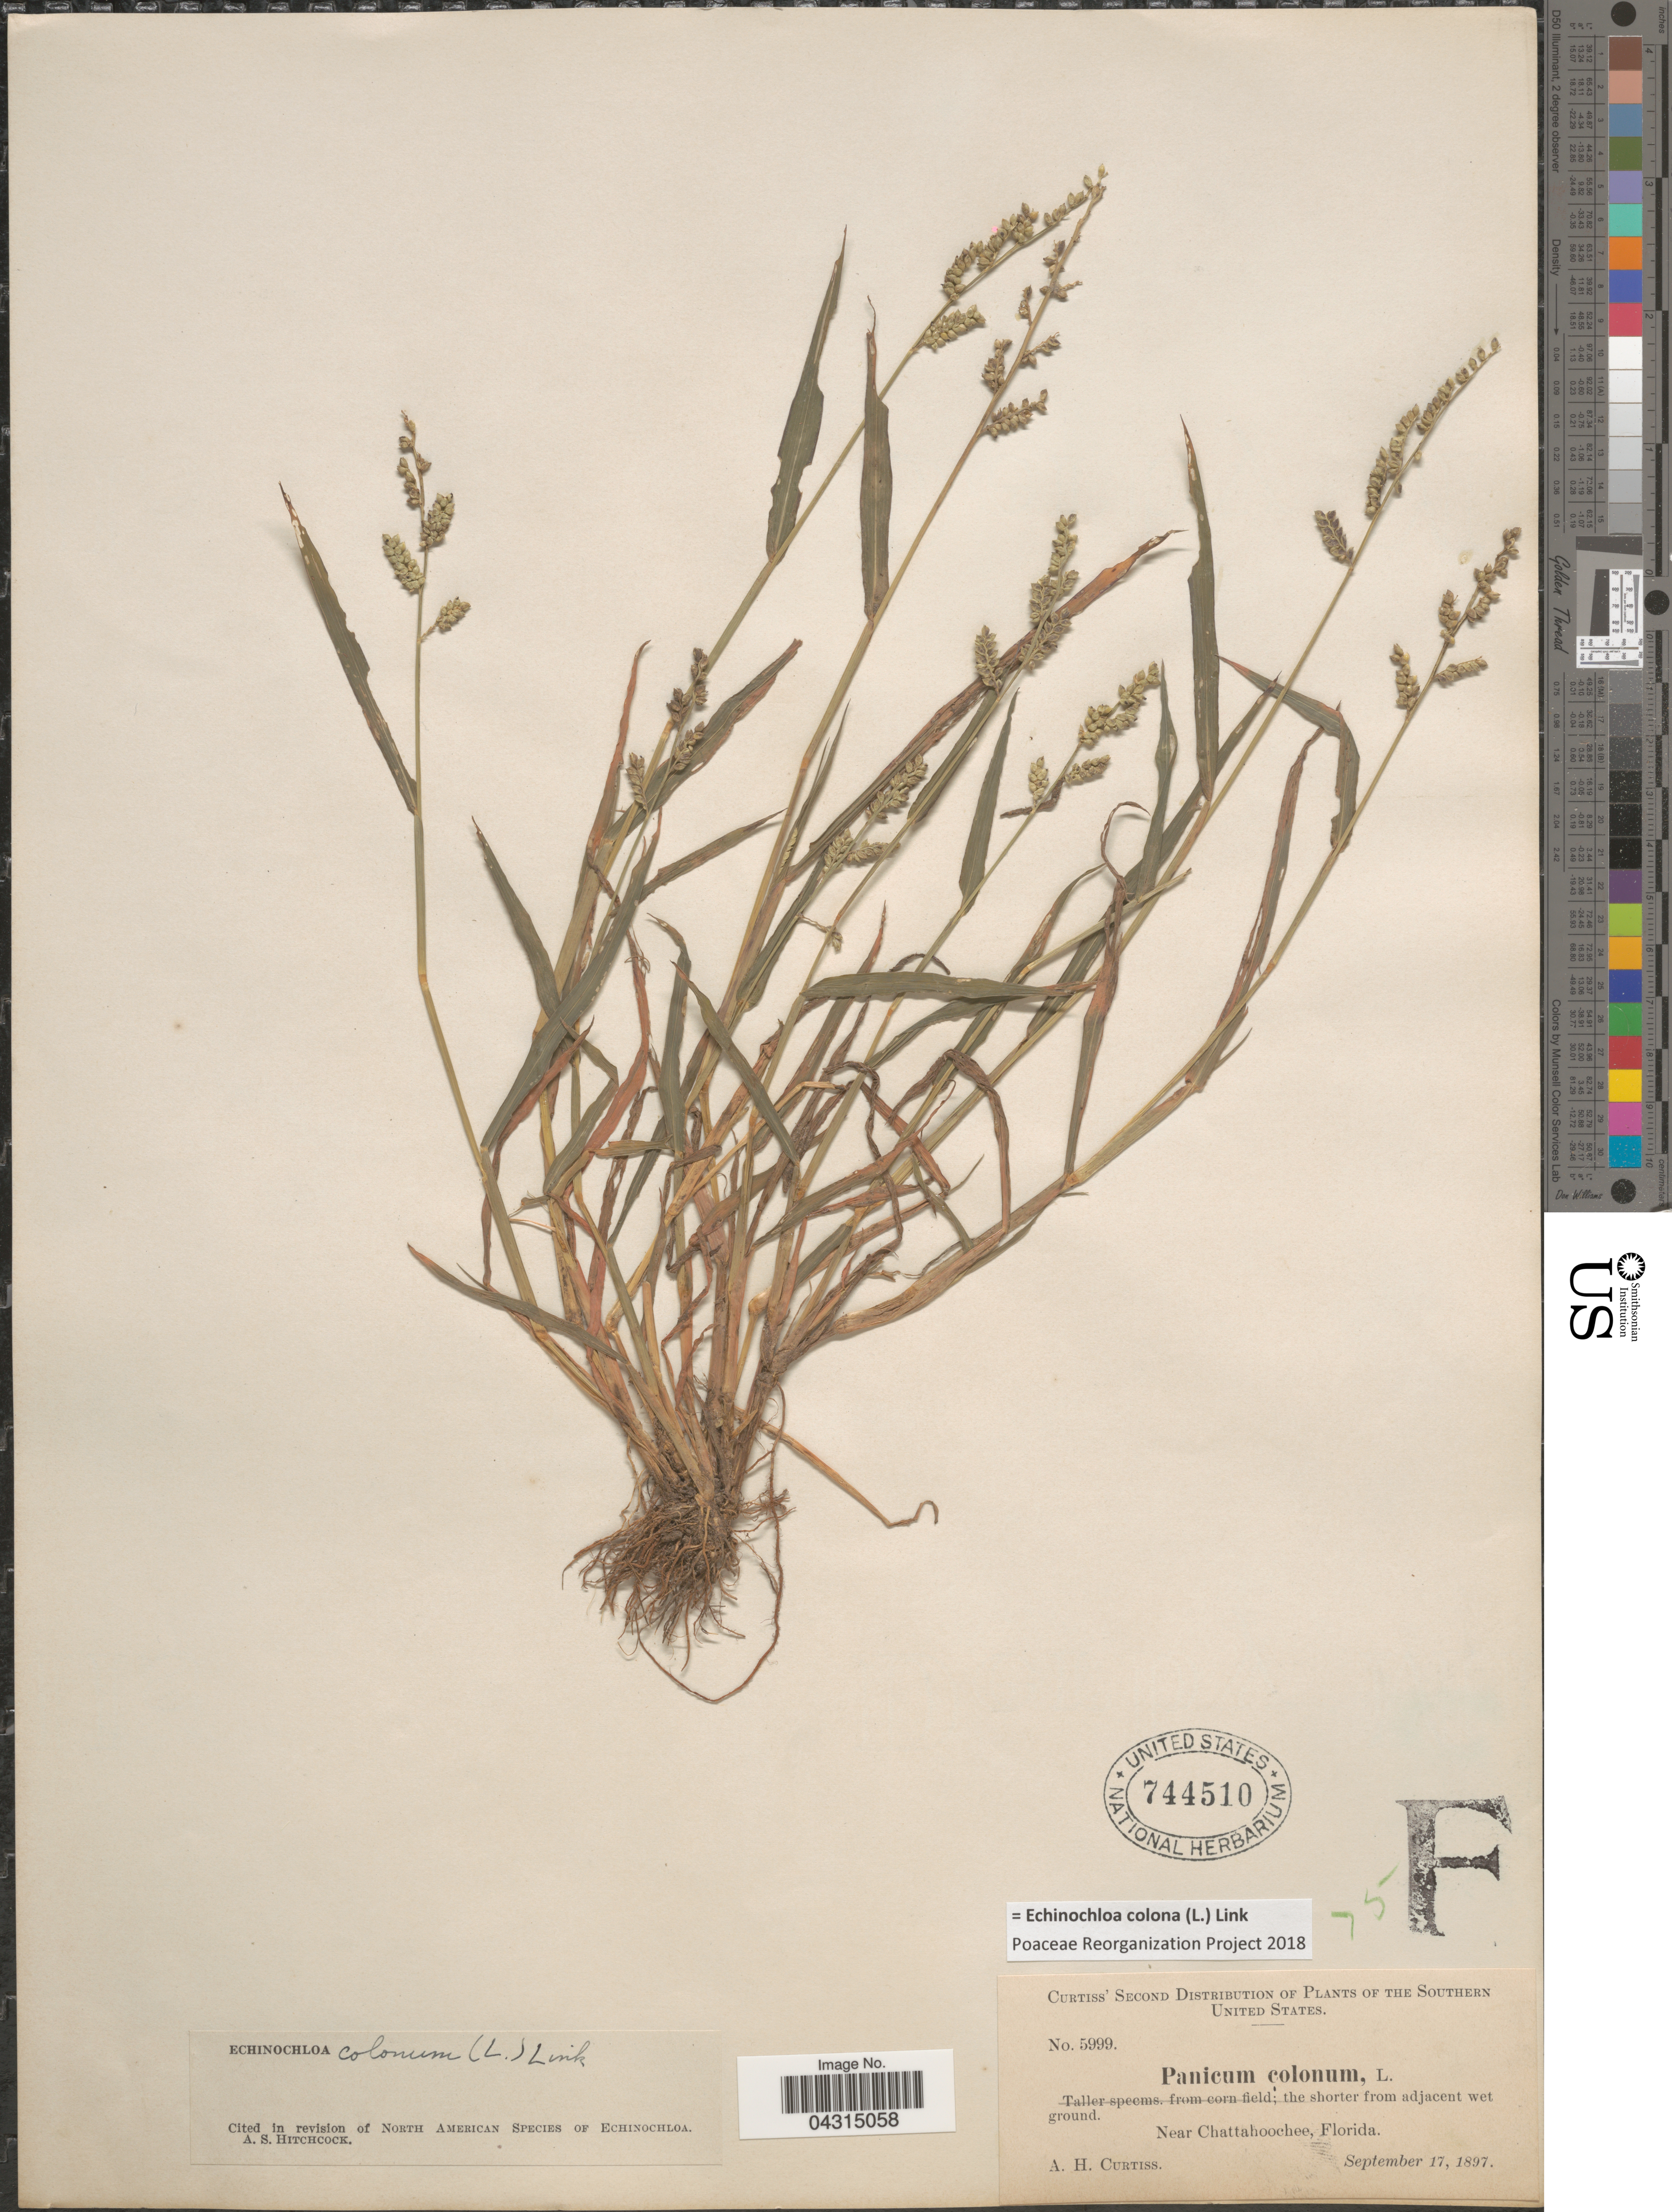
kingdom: Plantae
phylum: Tracheophyta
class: Liliopsida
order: Poales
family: Poaceae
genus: Echinochloa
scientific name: Echinochloa colona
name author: (L.) Link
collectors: A. H. Curtiss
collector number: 5999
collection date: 1897-09-17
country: United States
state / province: Florida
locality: The Southern United States. Near Chattahoochee.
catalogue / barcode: US 744510